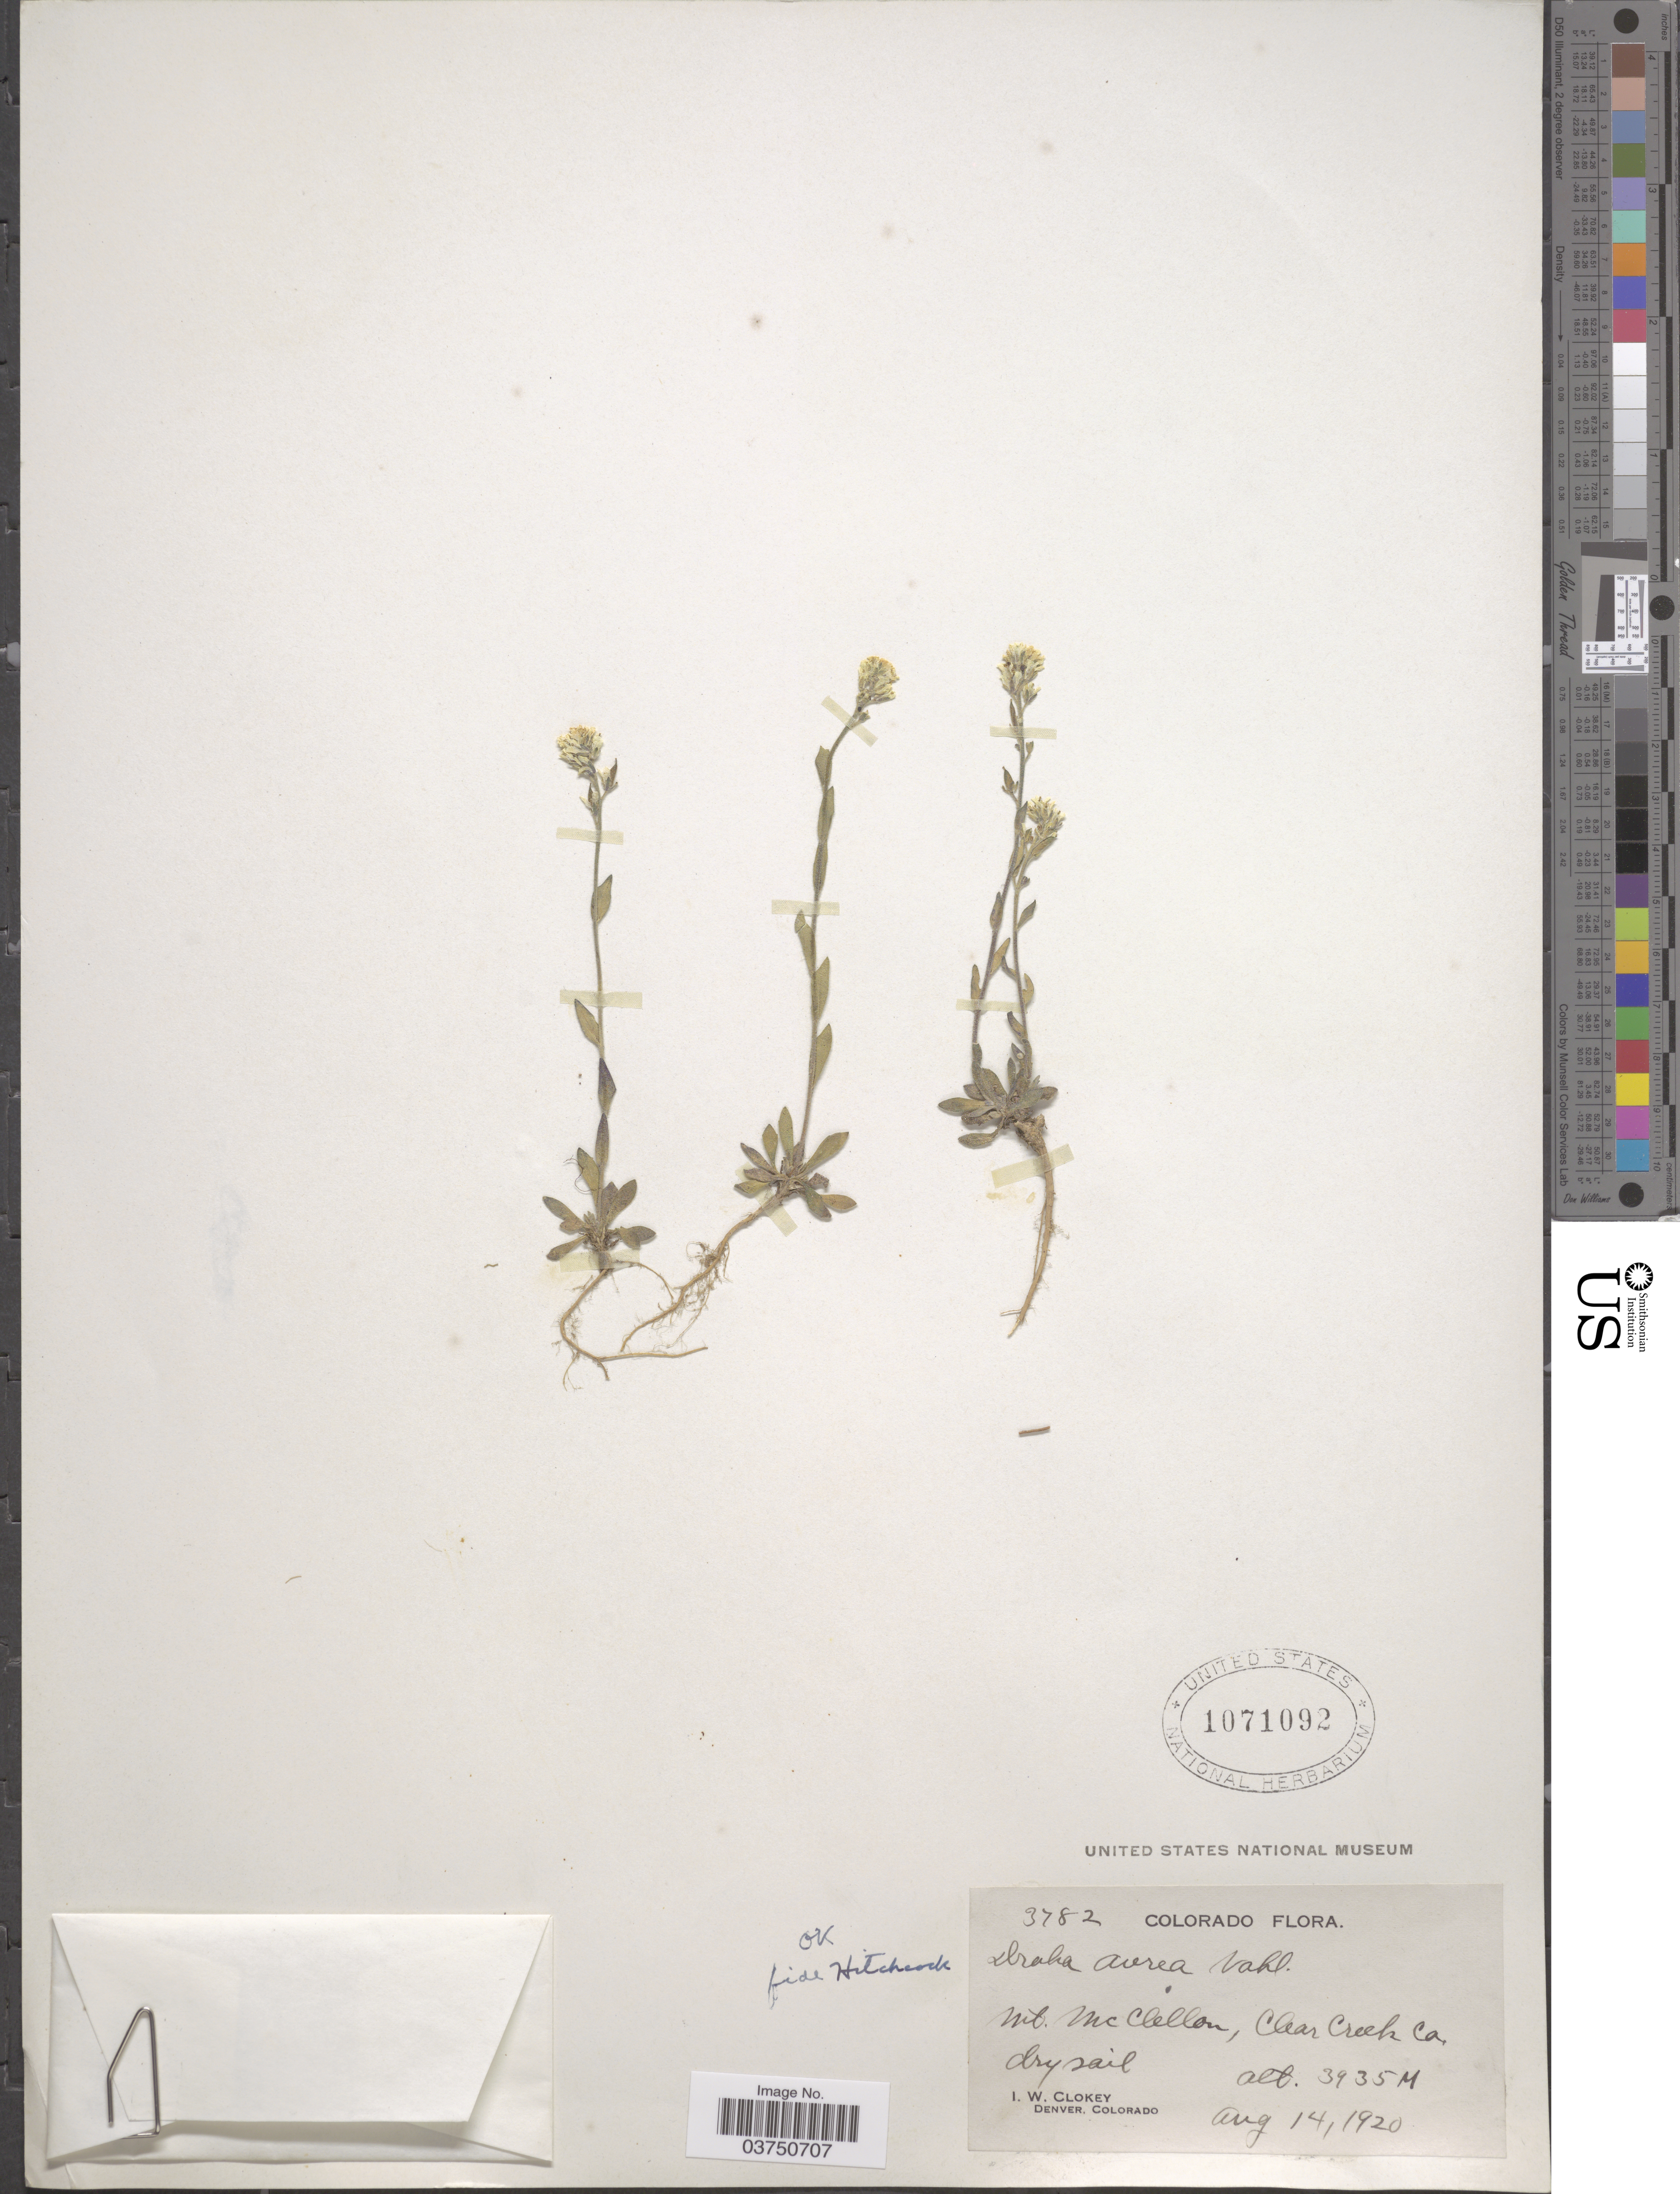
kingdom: Plantae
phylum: Tracheophyta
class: Magnoliopsida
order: Brassicales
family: Brassicaceae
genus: Draba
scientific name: Draba aurea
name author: Vahl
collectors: I. W. Clokey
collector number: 3782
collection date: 1920-08-14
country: United States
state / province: Colorado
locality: Mt. McClellan, Clear Creek.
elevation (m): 3935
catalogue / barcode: US 1071092